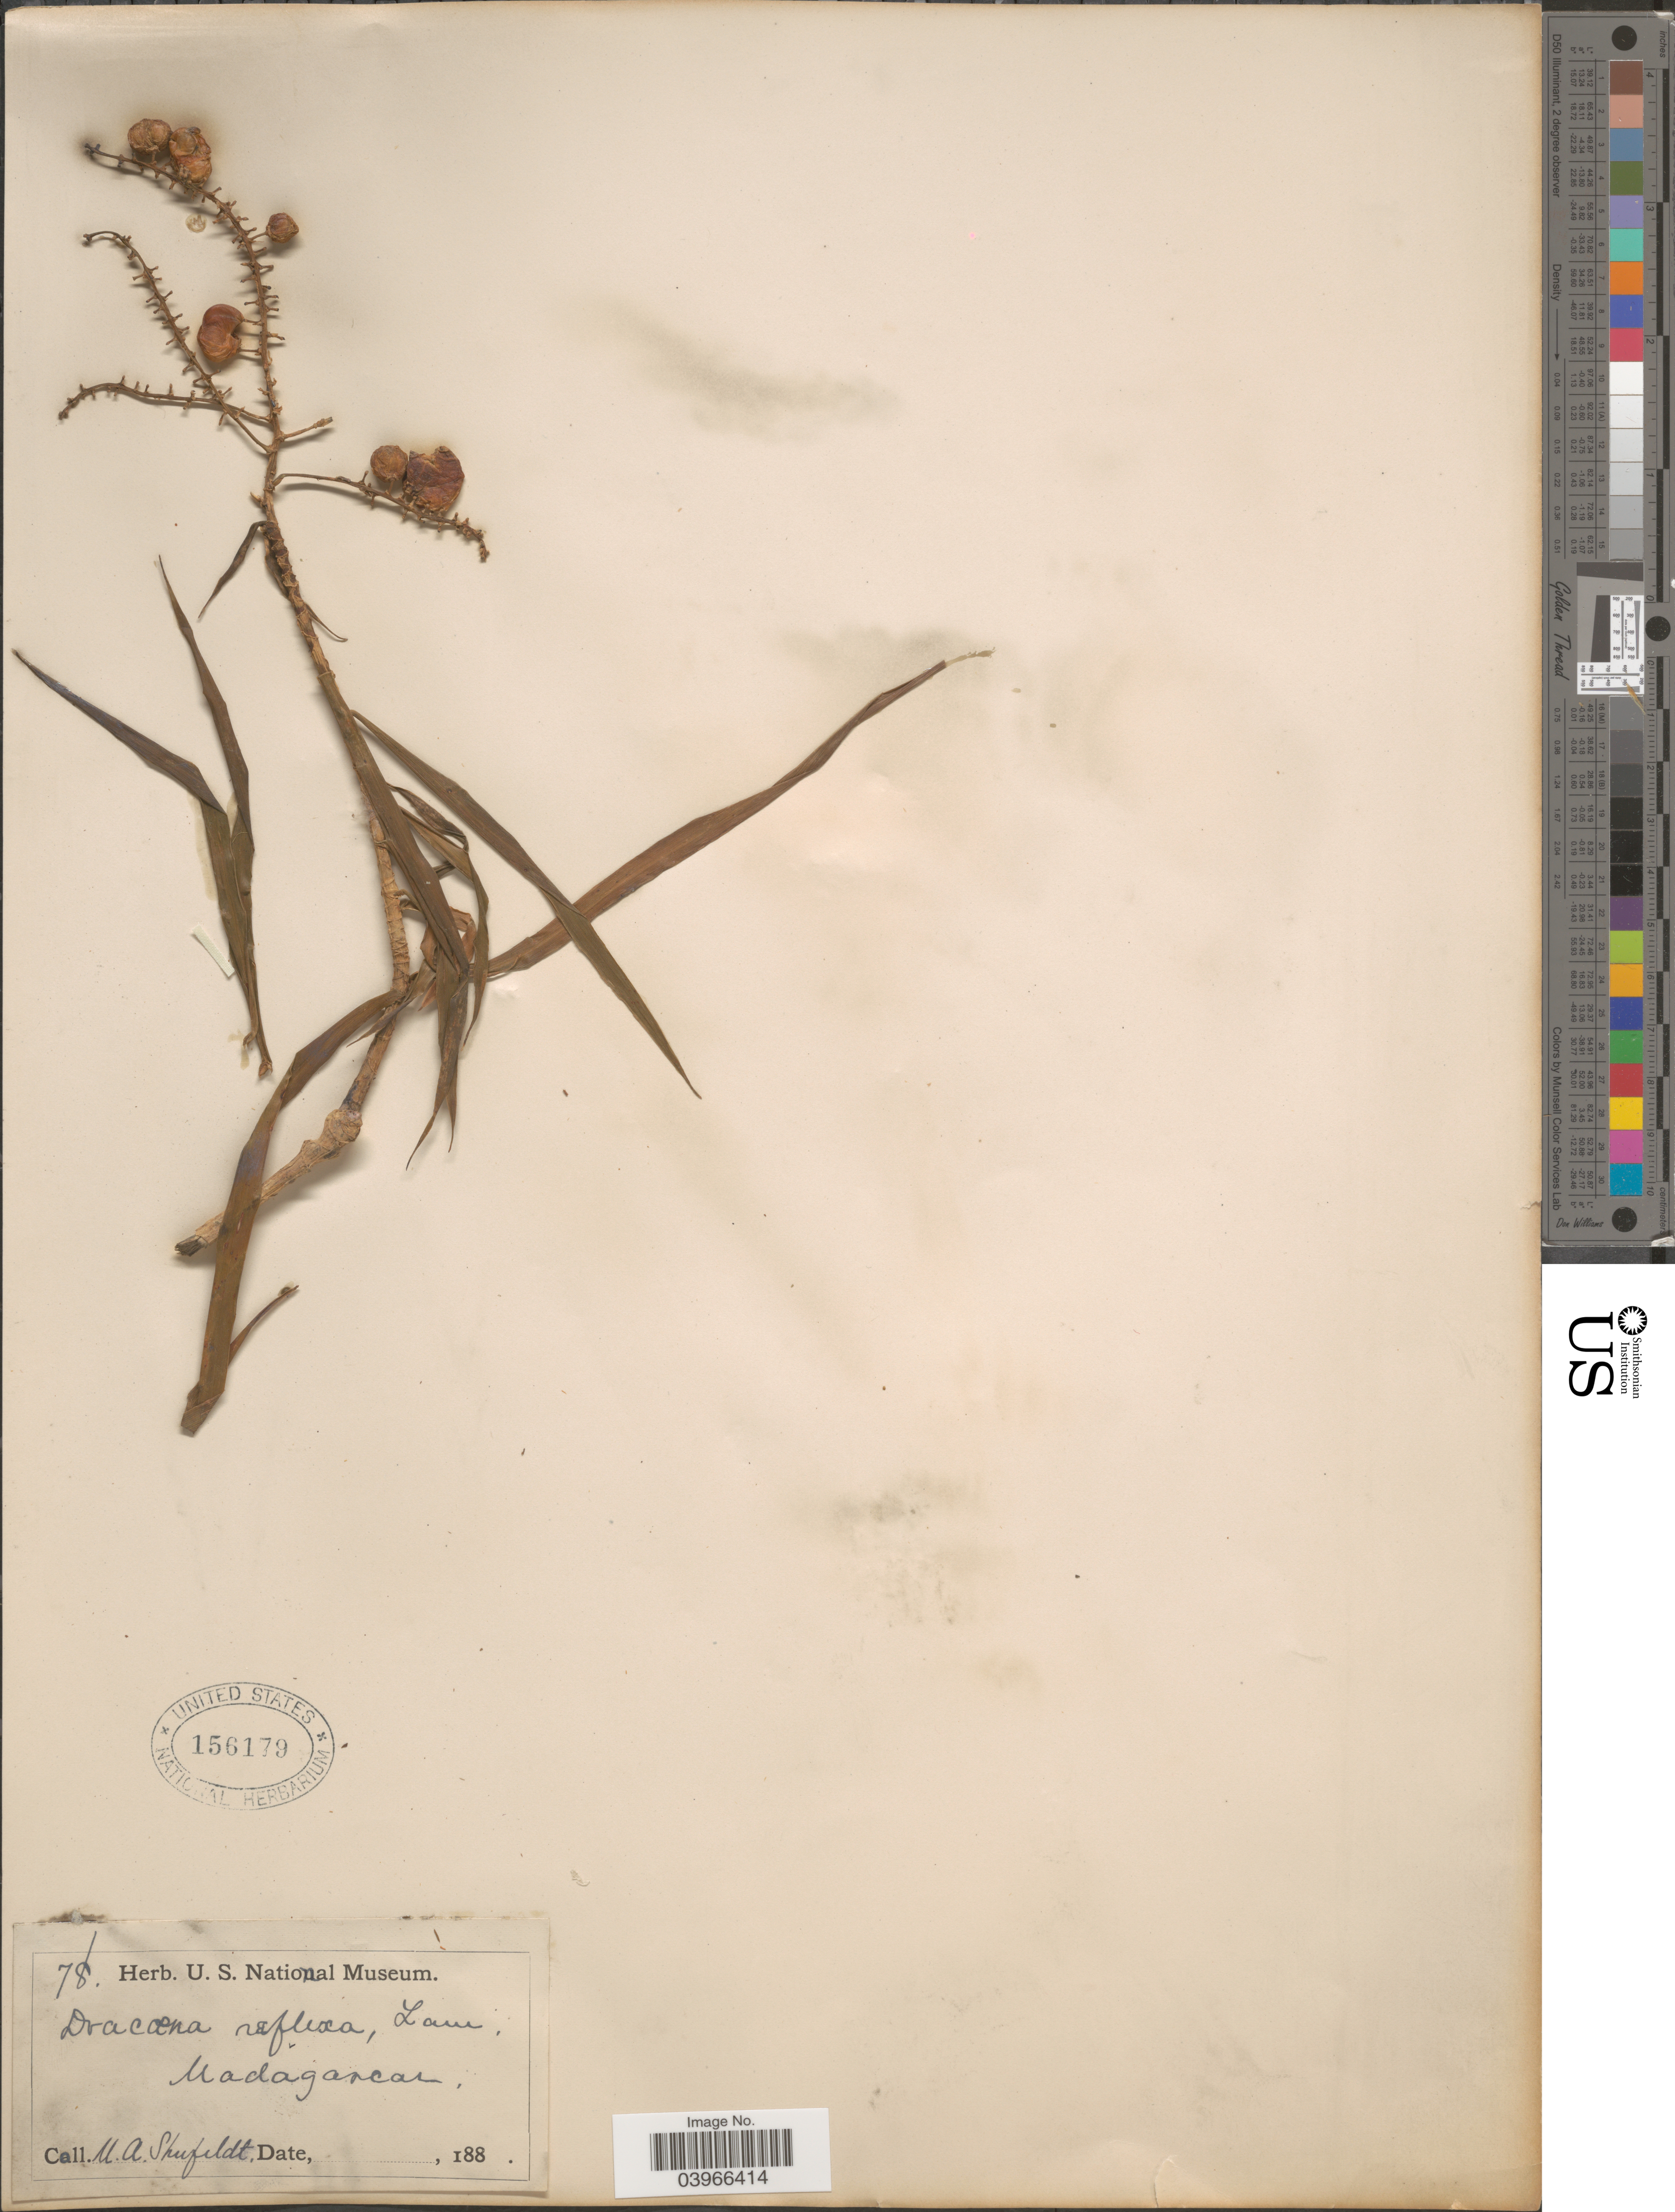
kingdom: Plantae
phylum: Tracheophyta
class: Liliopsida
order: Asparagales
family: Asparagaceae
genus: Dracaena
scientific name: Dracaena reflexa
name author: Lam.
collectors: M. Shufeldt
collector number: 78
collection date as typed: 188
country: Madagascar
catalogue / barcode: US 156179